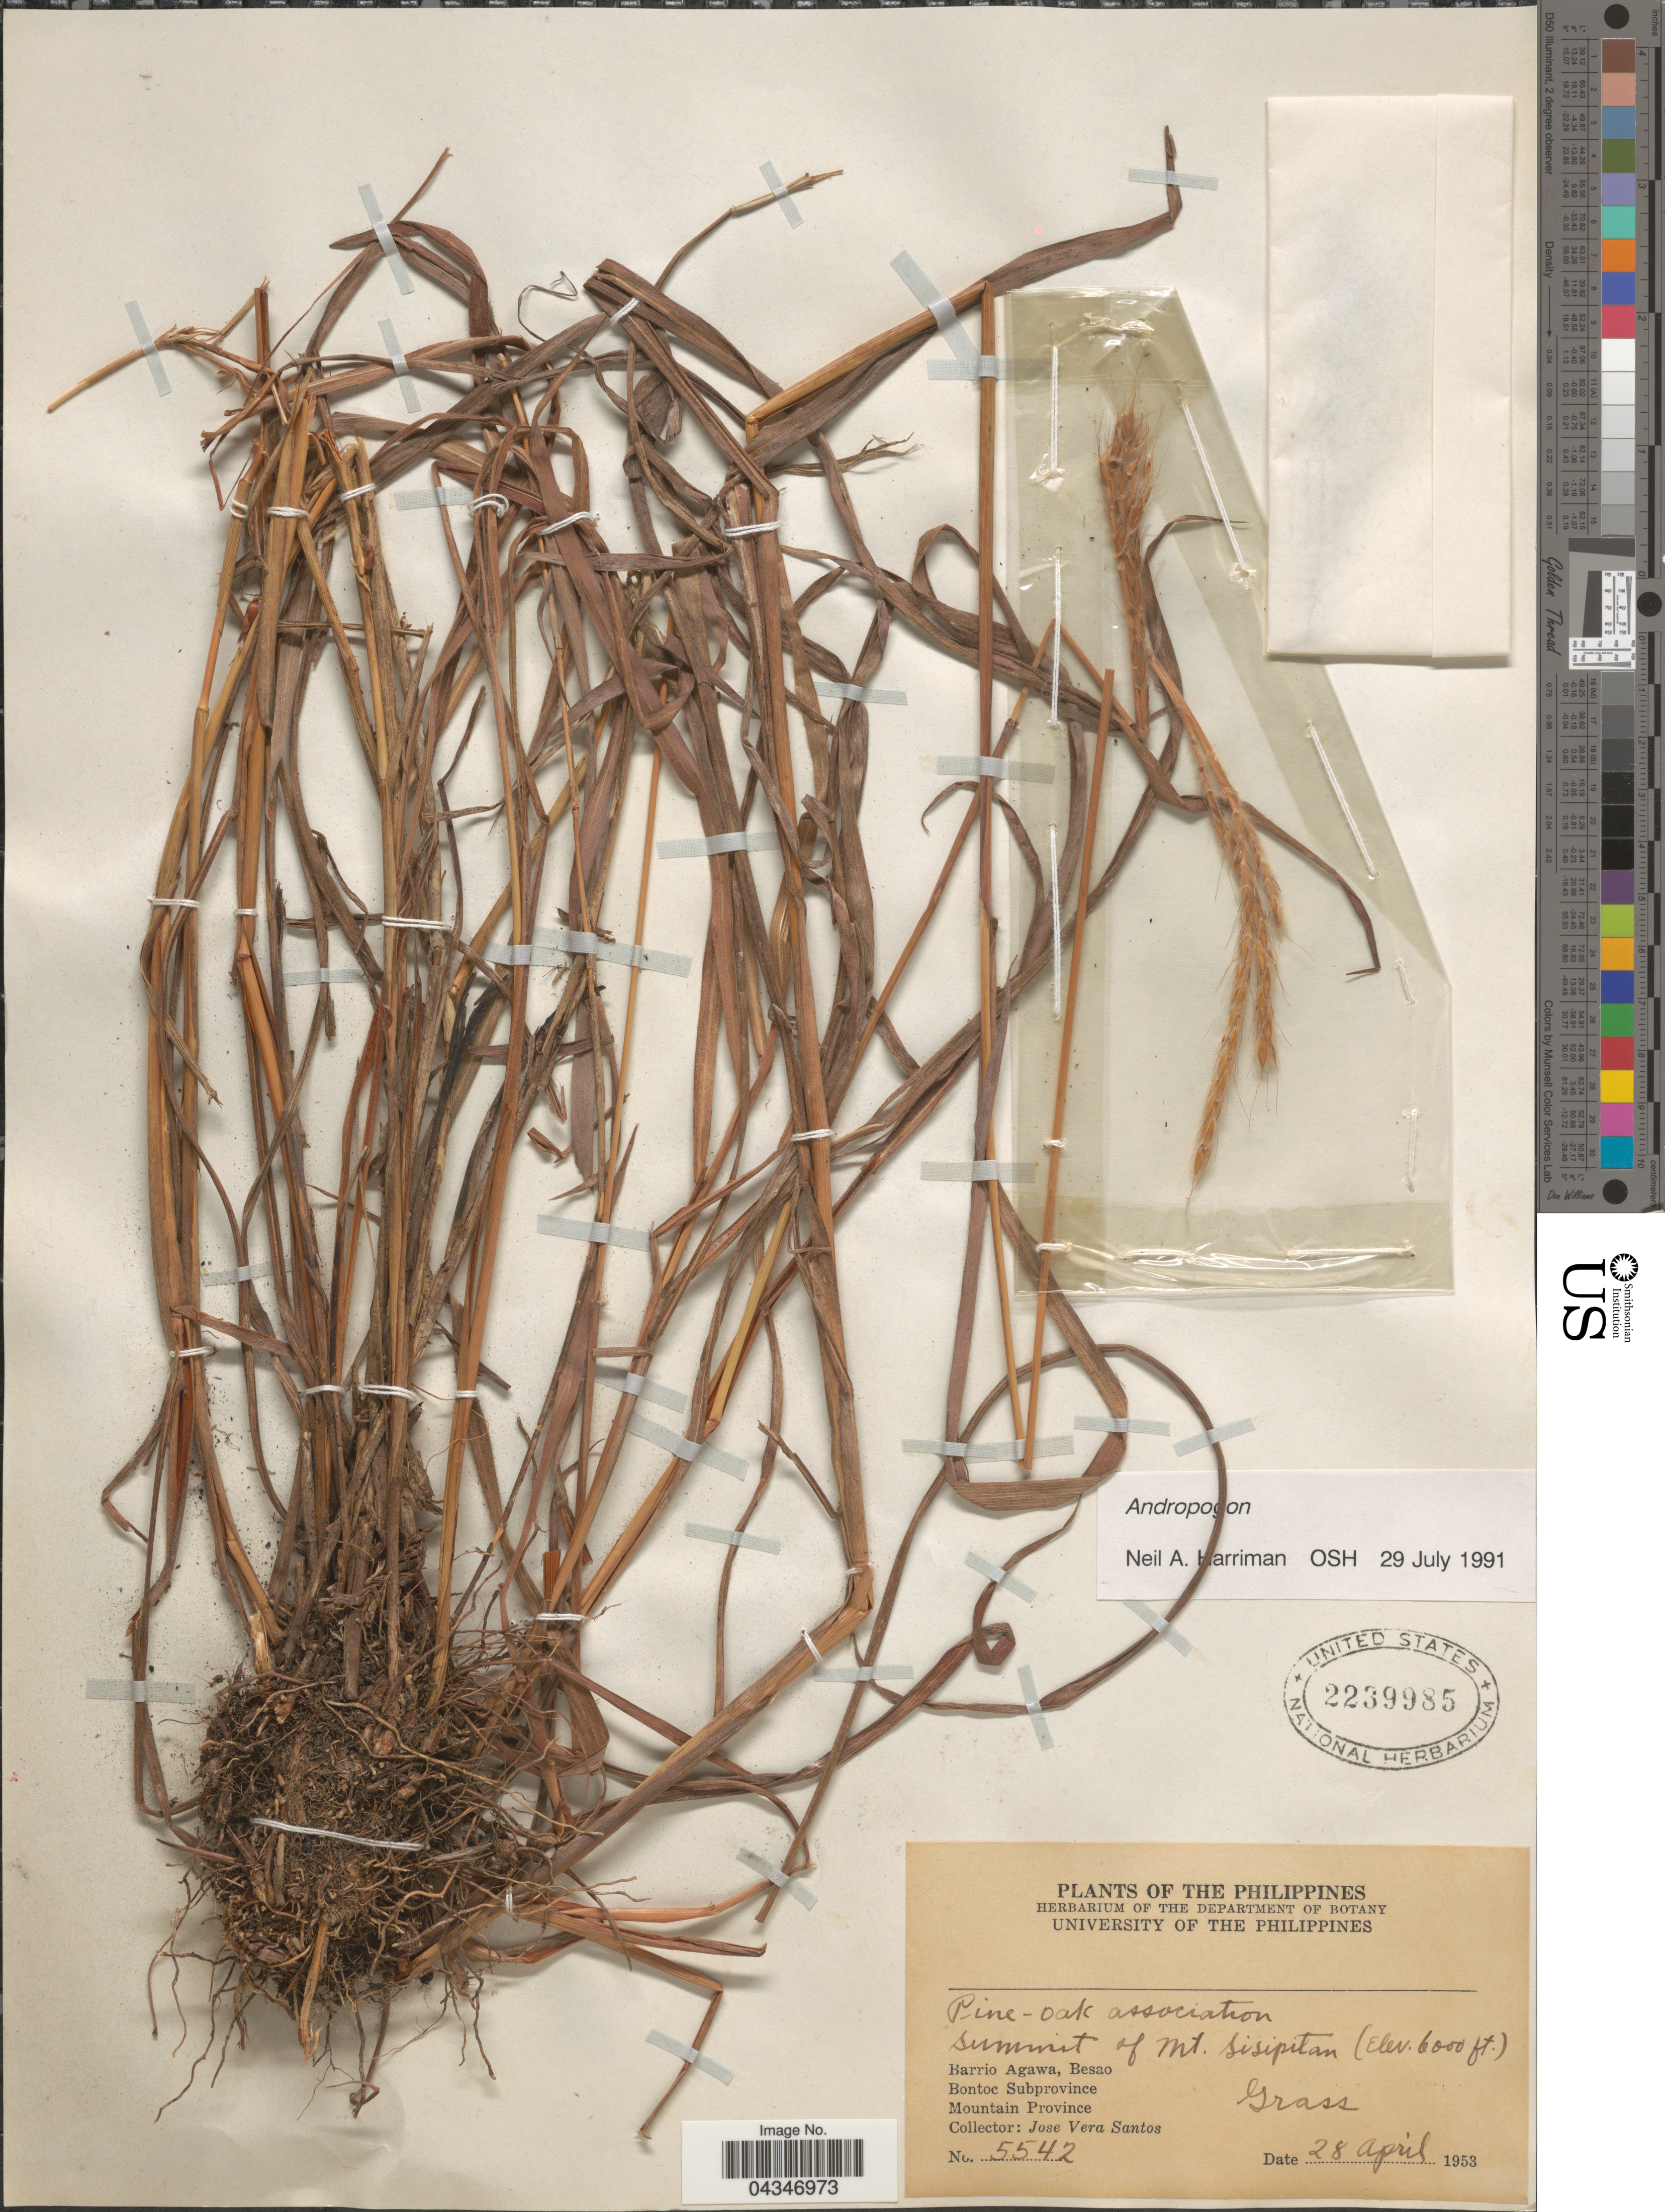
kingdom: Plantae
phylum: Tracheophyta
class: Liliopsida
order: Poales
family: Poaceae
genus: Andropogon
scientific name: Andropogon sp.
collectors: J. Santos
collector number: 5542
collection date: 1953-04-28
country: Philippines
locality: Pine-oak association. Summit of Mt. Sisipitan. Barrio Agawa, Besao. Bontoc Subprovince. Mountain Province.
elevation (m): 1829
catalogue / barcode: US 2239985